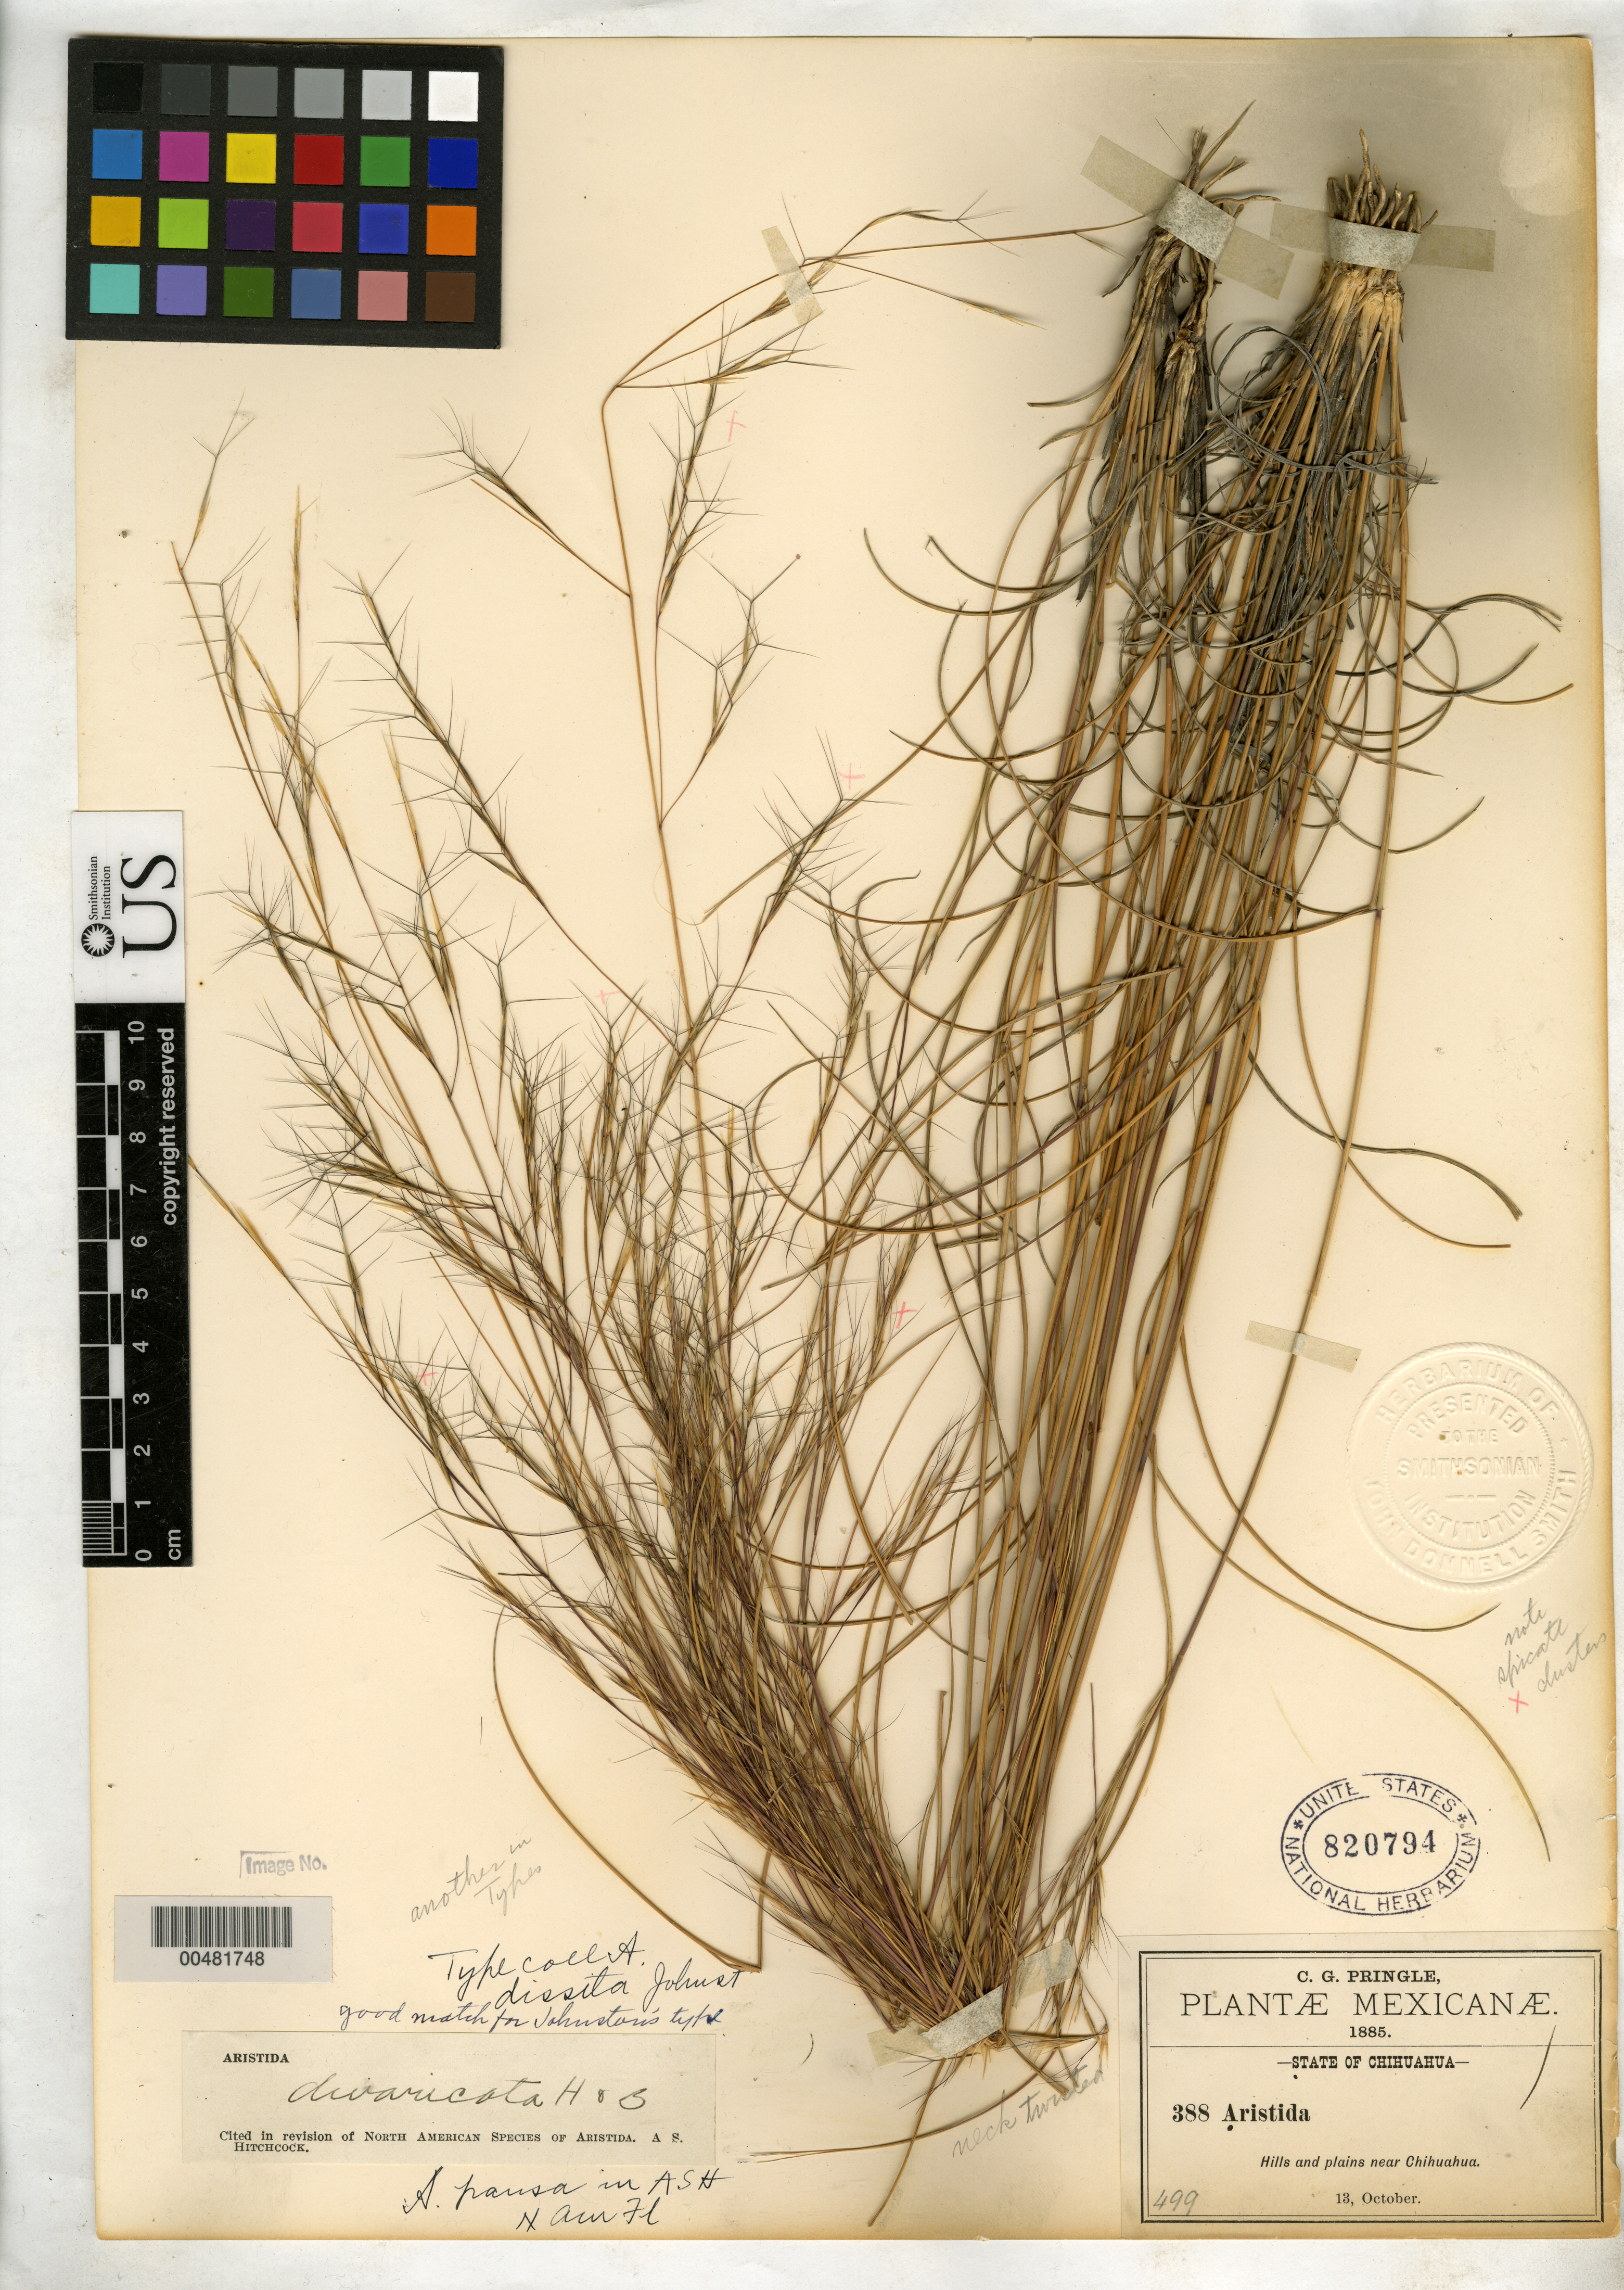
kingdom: Plantae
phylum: Tracheophyta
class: Liliopsida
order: Poales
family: Poaceae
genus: Aristida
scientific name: Aristida dissita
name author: I.M. Johnst.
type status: Isotype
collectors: C. G. Pringle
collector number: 388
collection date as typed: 13 Oct 1885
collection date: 1885-10-13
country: Mexico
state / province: Chihuahua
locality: Hills and plains near Chihuahua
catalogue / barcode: US 820794